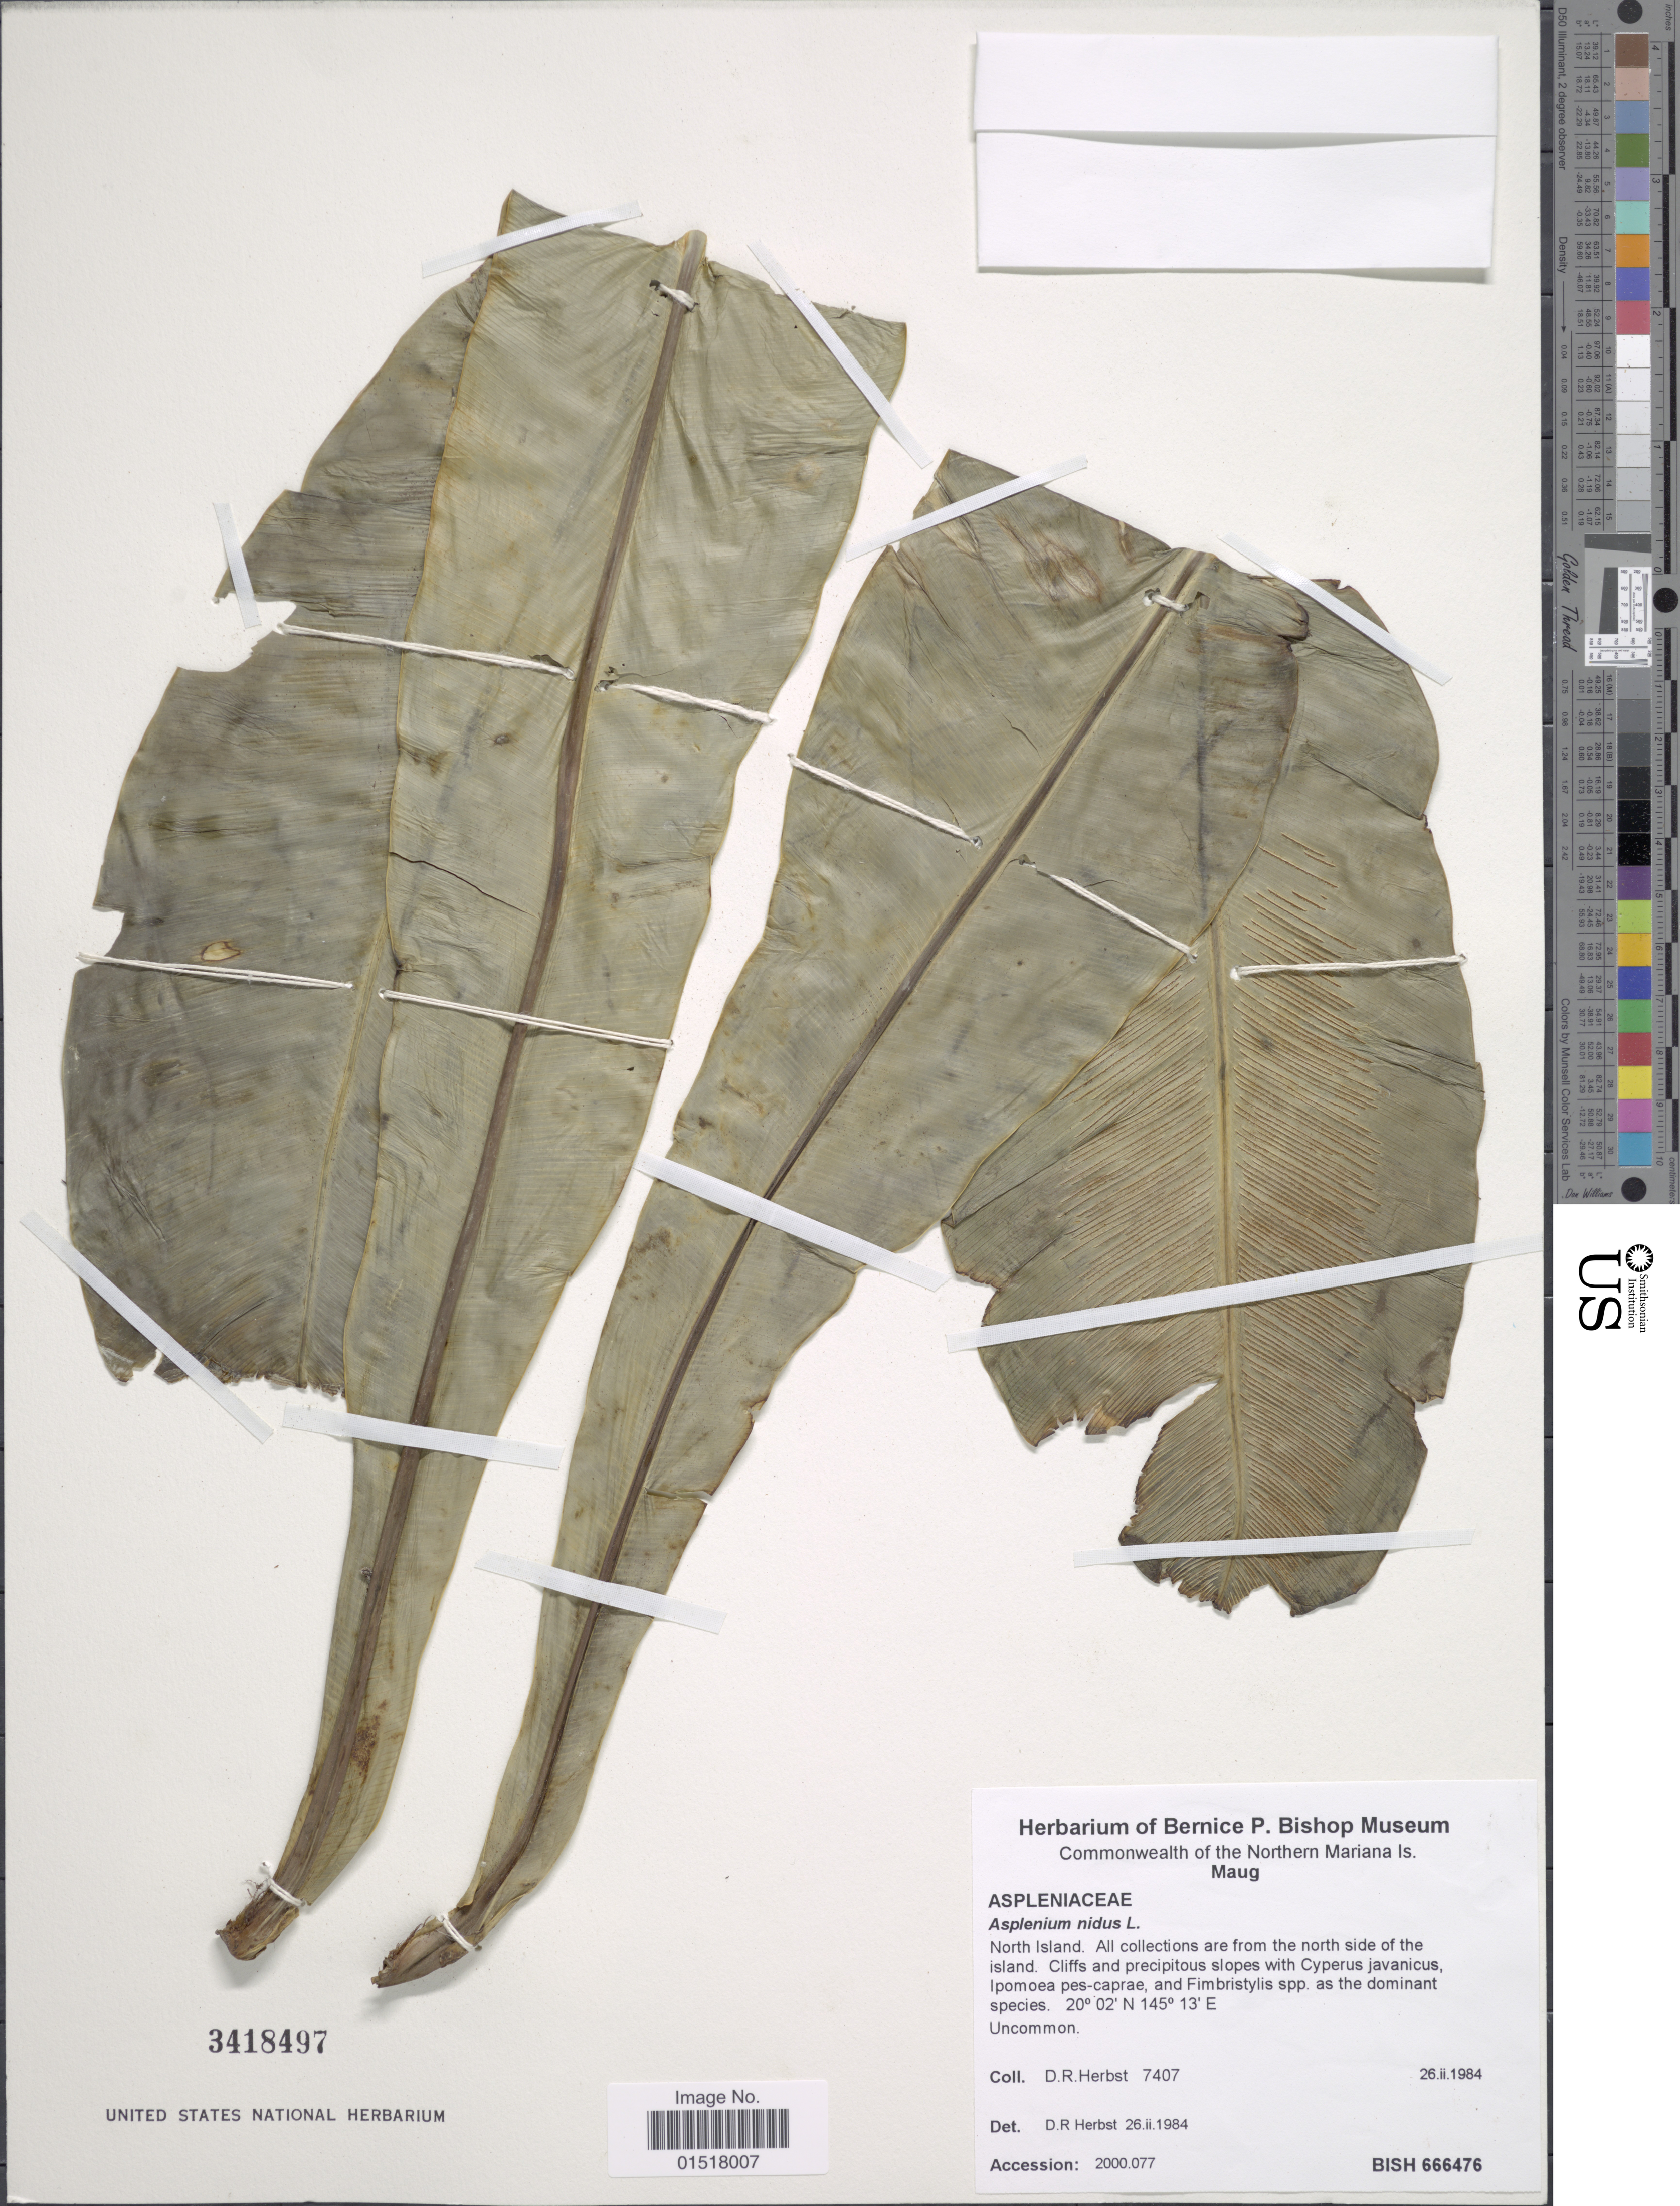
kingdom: Plantae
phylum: Tracheophyta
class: Polypodiopsida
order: Polypodiales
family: Aspleniaceae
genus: Asplenium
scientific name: Asplenium nidus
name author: L.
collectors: D. R. Herbst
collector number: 7407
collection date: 1984-02-26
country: Northern Mariana Islands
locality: Maug. North Island. All collections are from the north side of the island.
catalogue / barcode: US 3418497